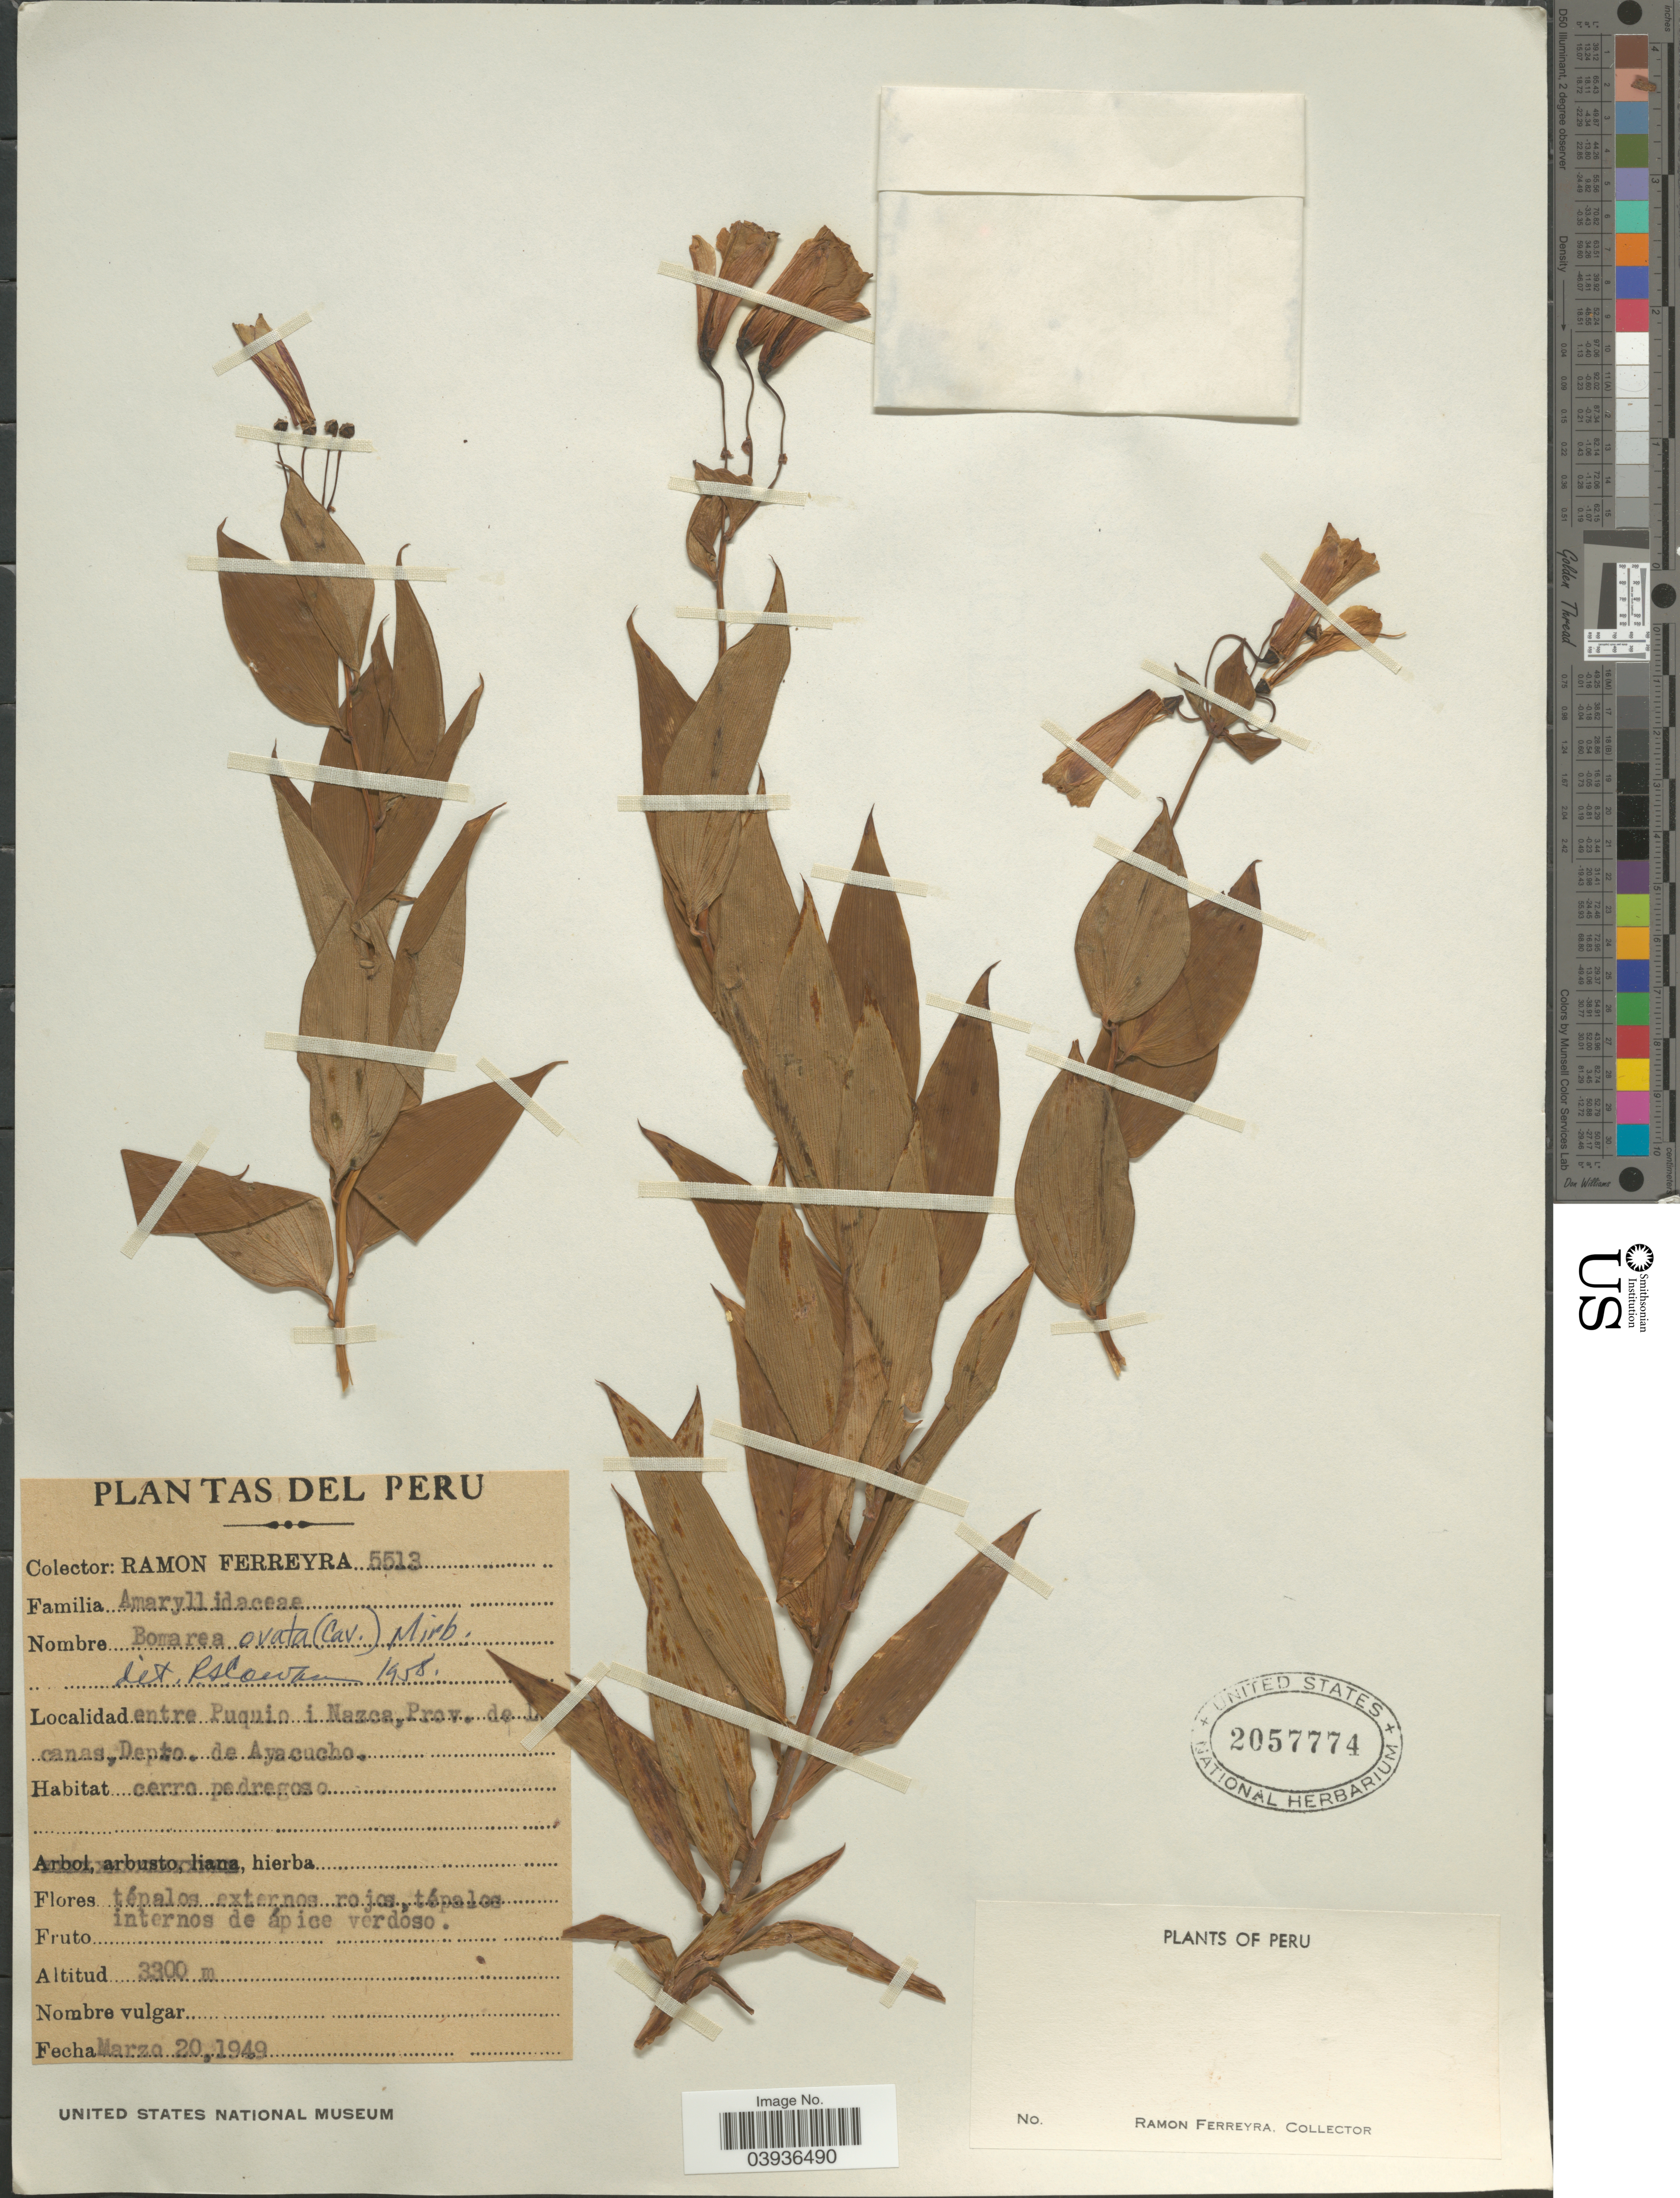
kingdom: Plantae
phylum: Tracheophyta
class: Liliopsida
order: Liliales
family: Alstroemeriaceae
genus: Bomarea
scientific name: Bomarea ovata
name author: (Cav.) Mirb.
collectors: R. A. Ferreyra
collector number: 5513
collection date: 1949-03-20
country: Peru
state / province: Ayacucho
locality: Entre Puquio i Nazca, Prov de Lucanas, Depto. de Ayacucho.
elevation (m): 3300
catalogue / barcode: US 2057774